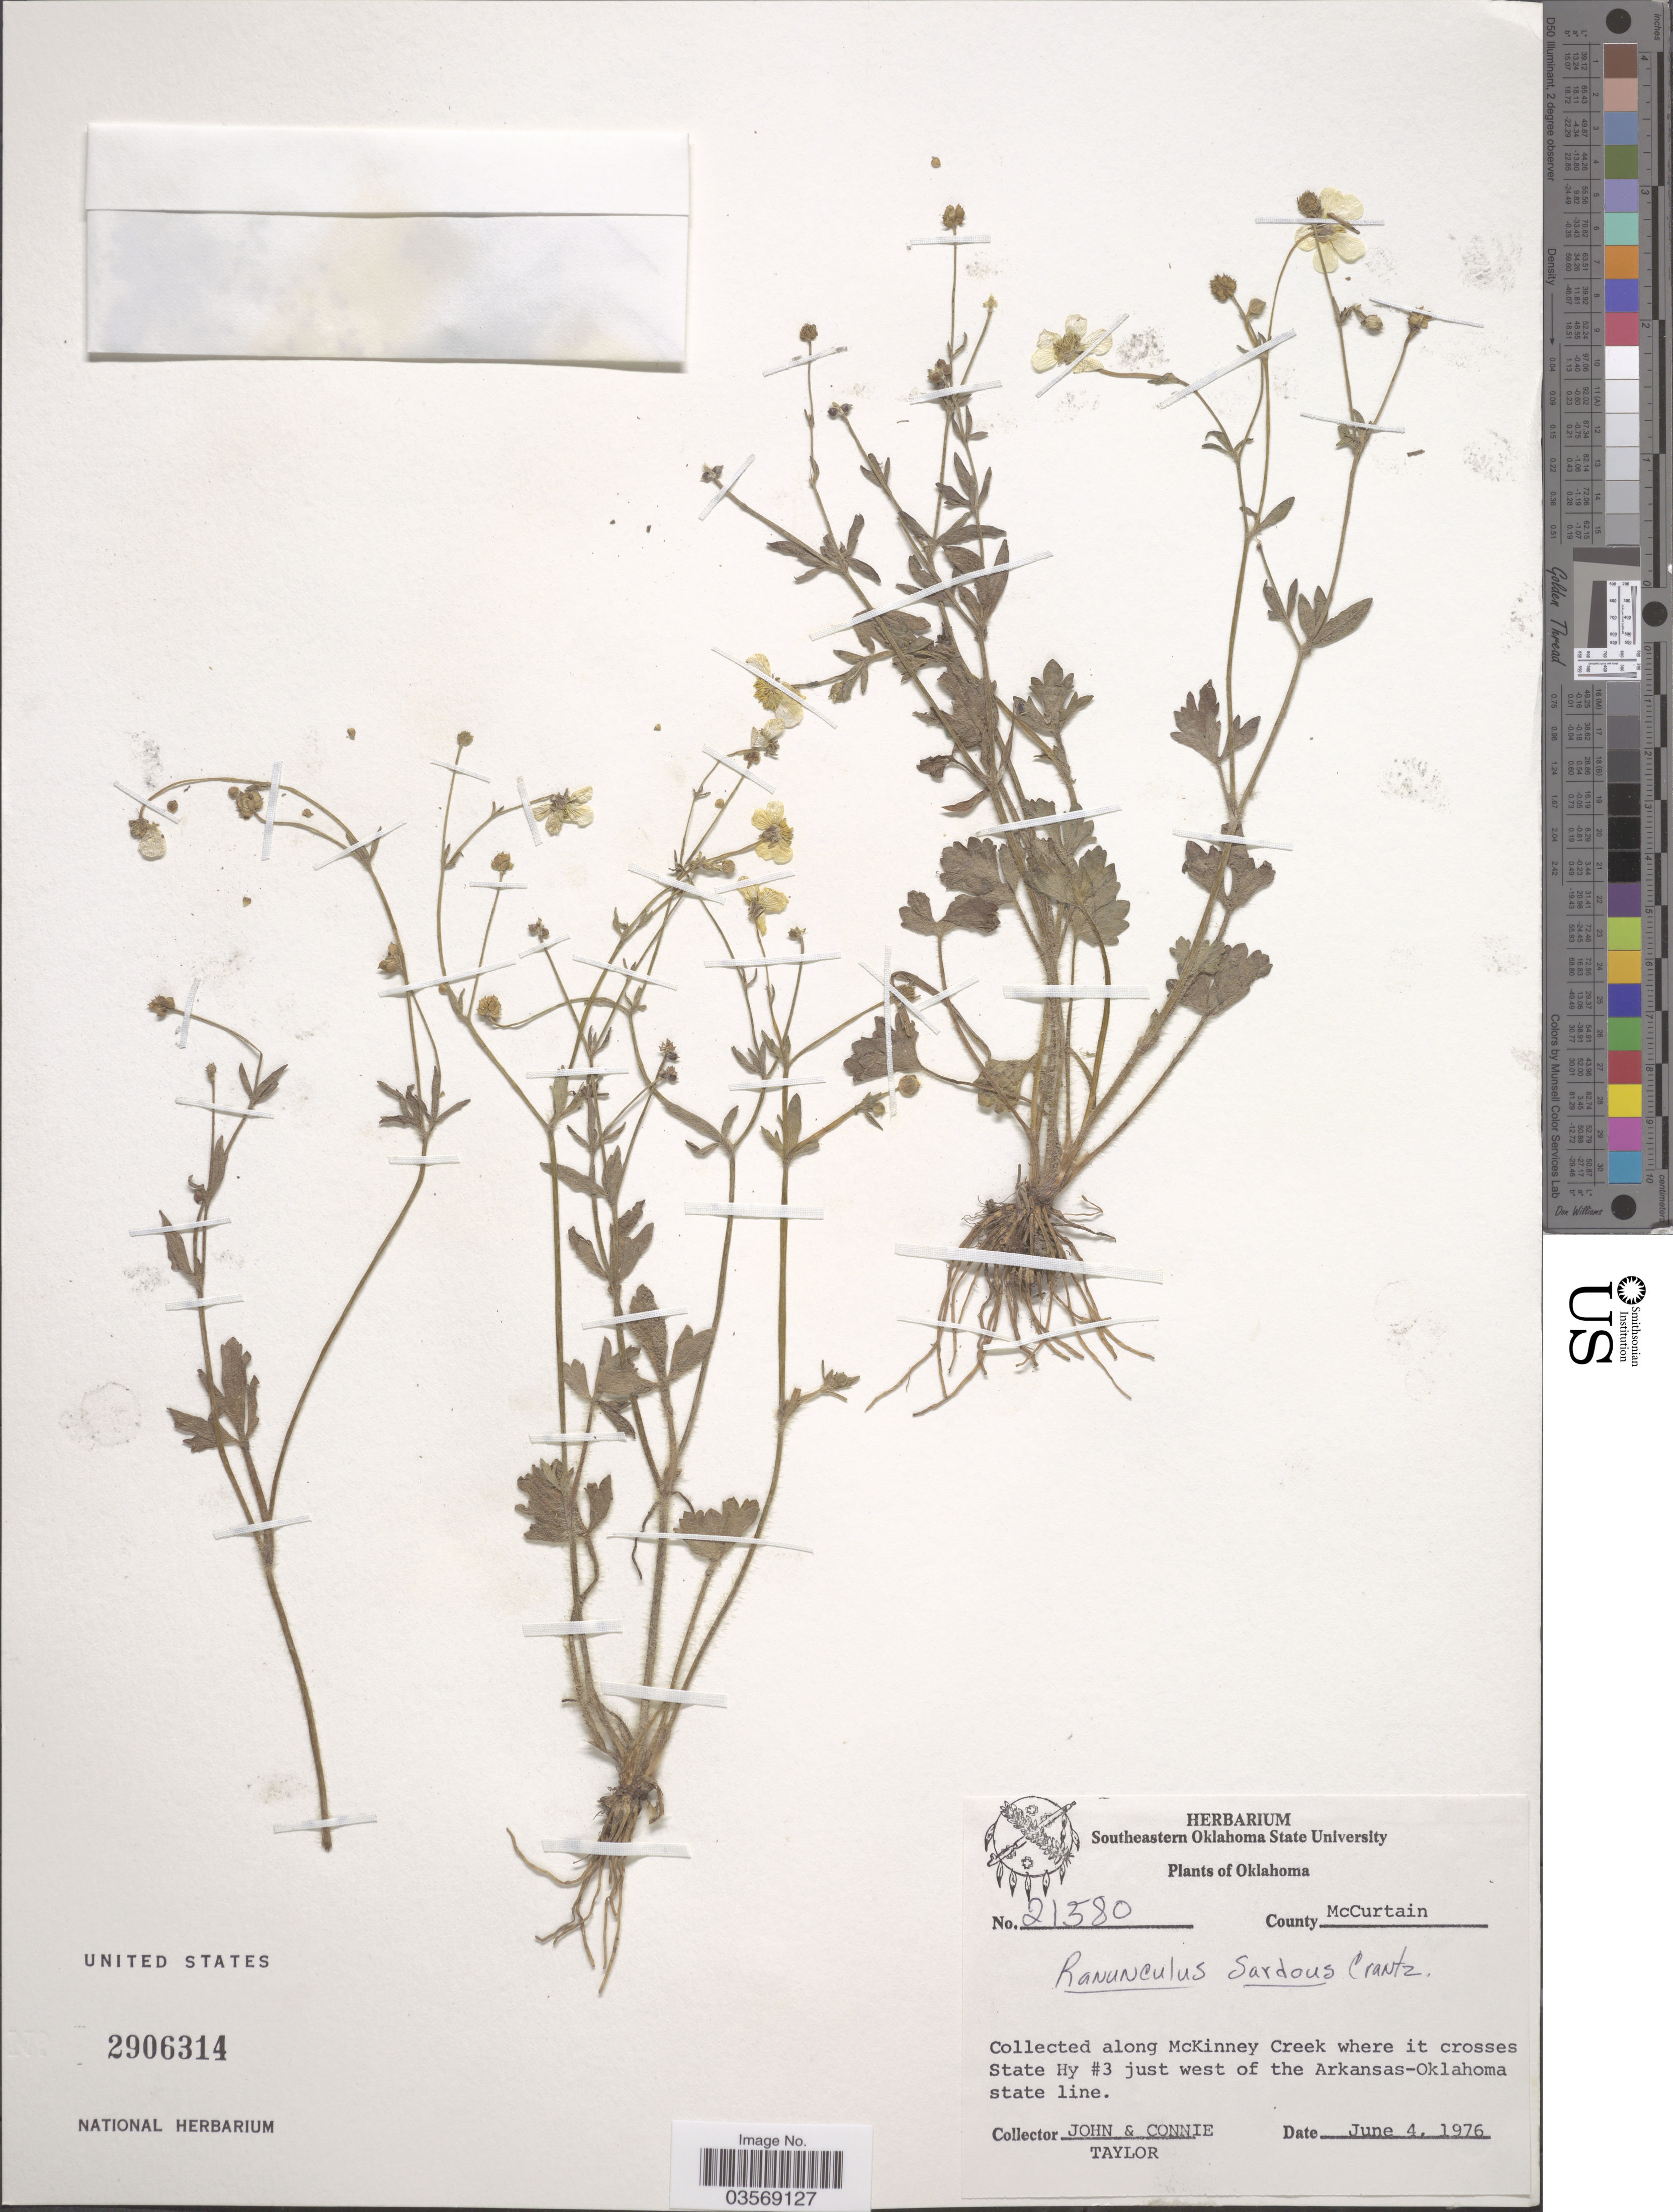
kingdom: Plantae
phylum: Tracheophyta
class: Magnoliopsida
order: Ranunculales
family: Ranunculaceae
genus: Ranunculus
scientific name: Ranunculus sardous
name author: Crantz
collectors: J. Taylor & C. Taylor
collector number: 21380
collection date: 1976-06-04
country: United States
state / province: Oklahoma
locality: County McCurtain. Along McKinney Creek where it crosses State Hy #3 just west of the Arkansas-Oklahoma state line.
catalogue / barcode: US 2906314